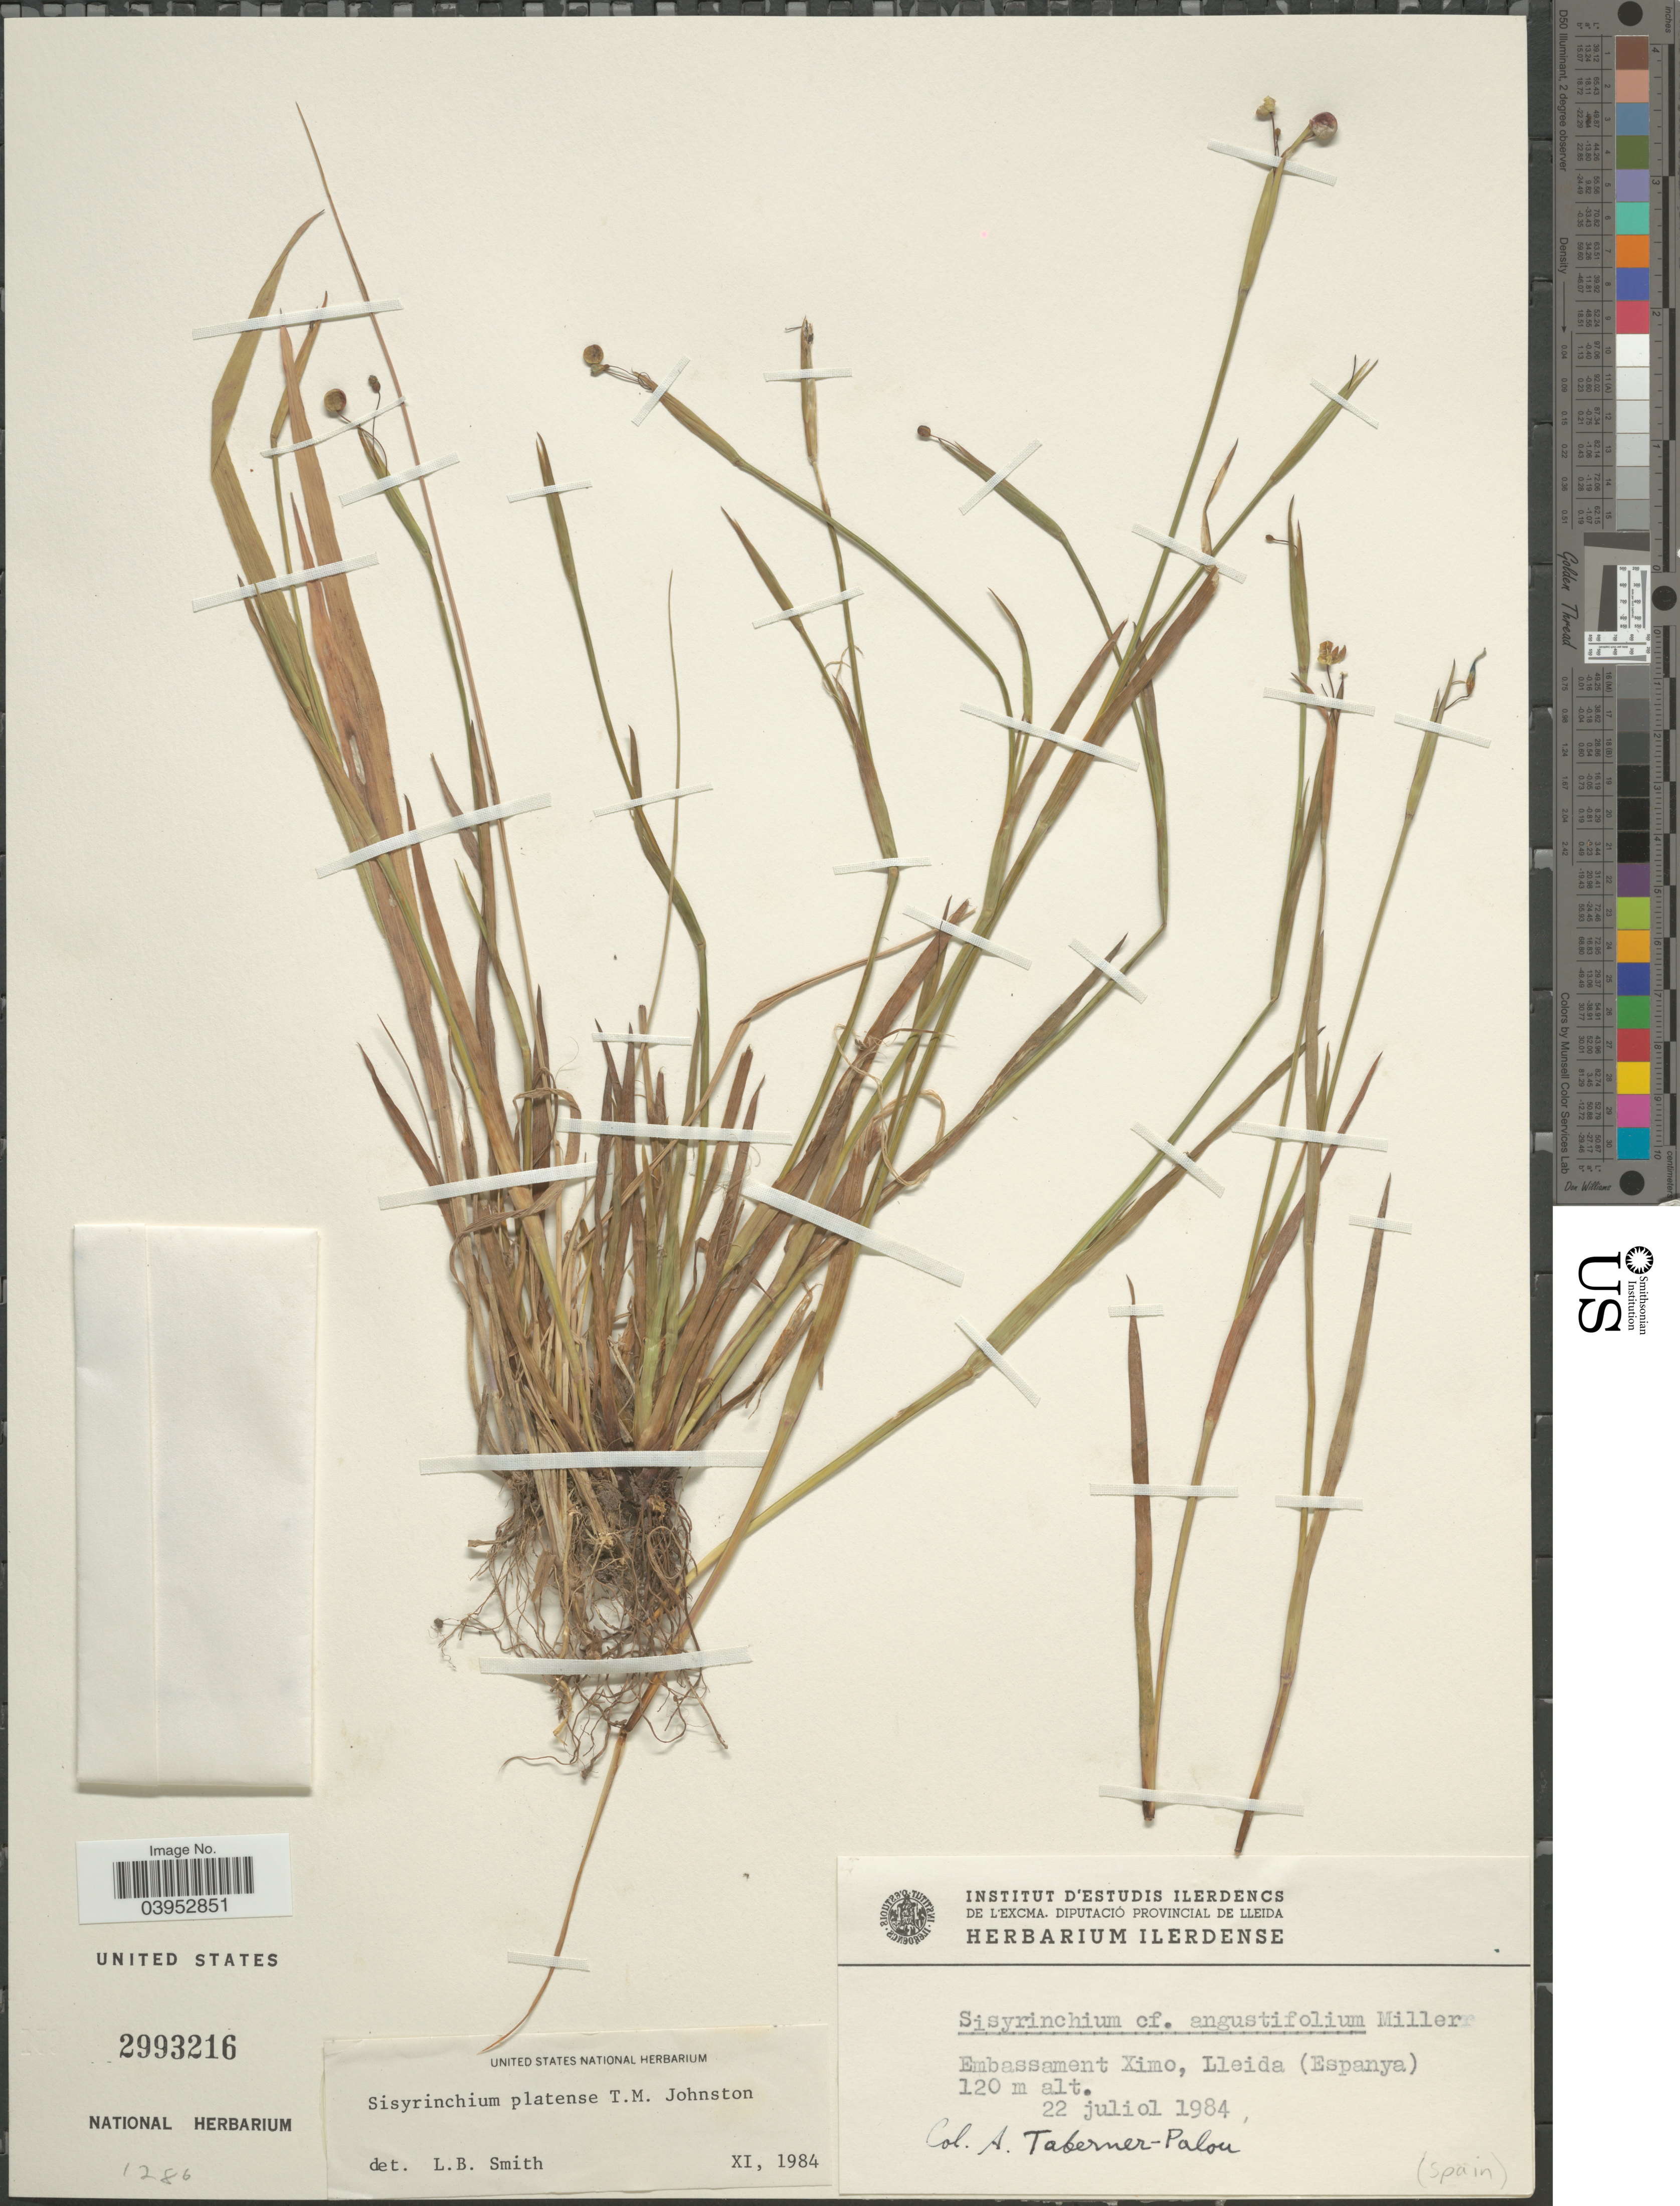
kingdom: Plantae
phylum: Tracheophyta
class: Liliopsida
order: Asparagales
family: Iridaceae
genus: Sisyrinchium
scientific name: Sisyrinchium angustifolium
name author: Mill.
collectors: A. Taberner-Palou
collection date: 1984-07-22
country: Spain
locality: Embassament Ximo, Lleida (Espanya).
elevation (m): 120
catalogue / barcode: US 2993216